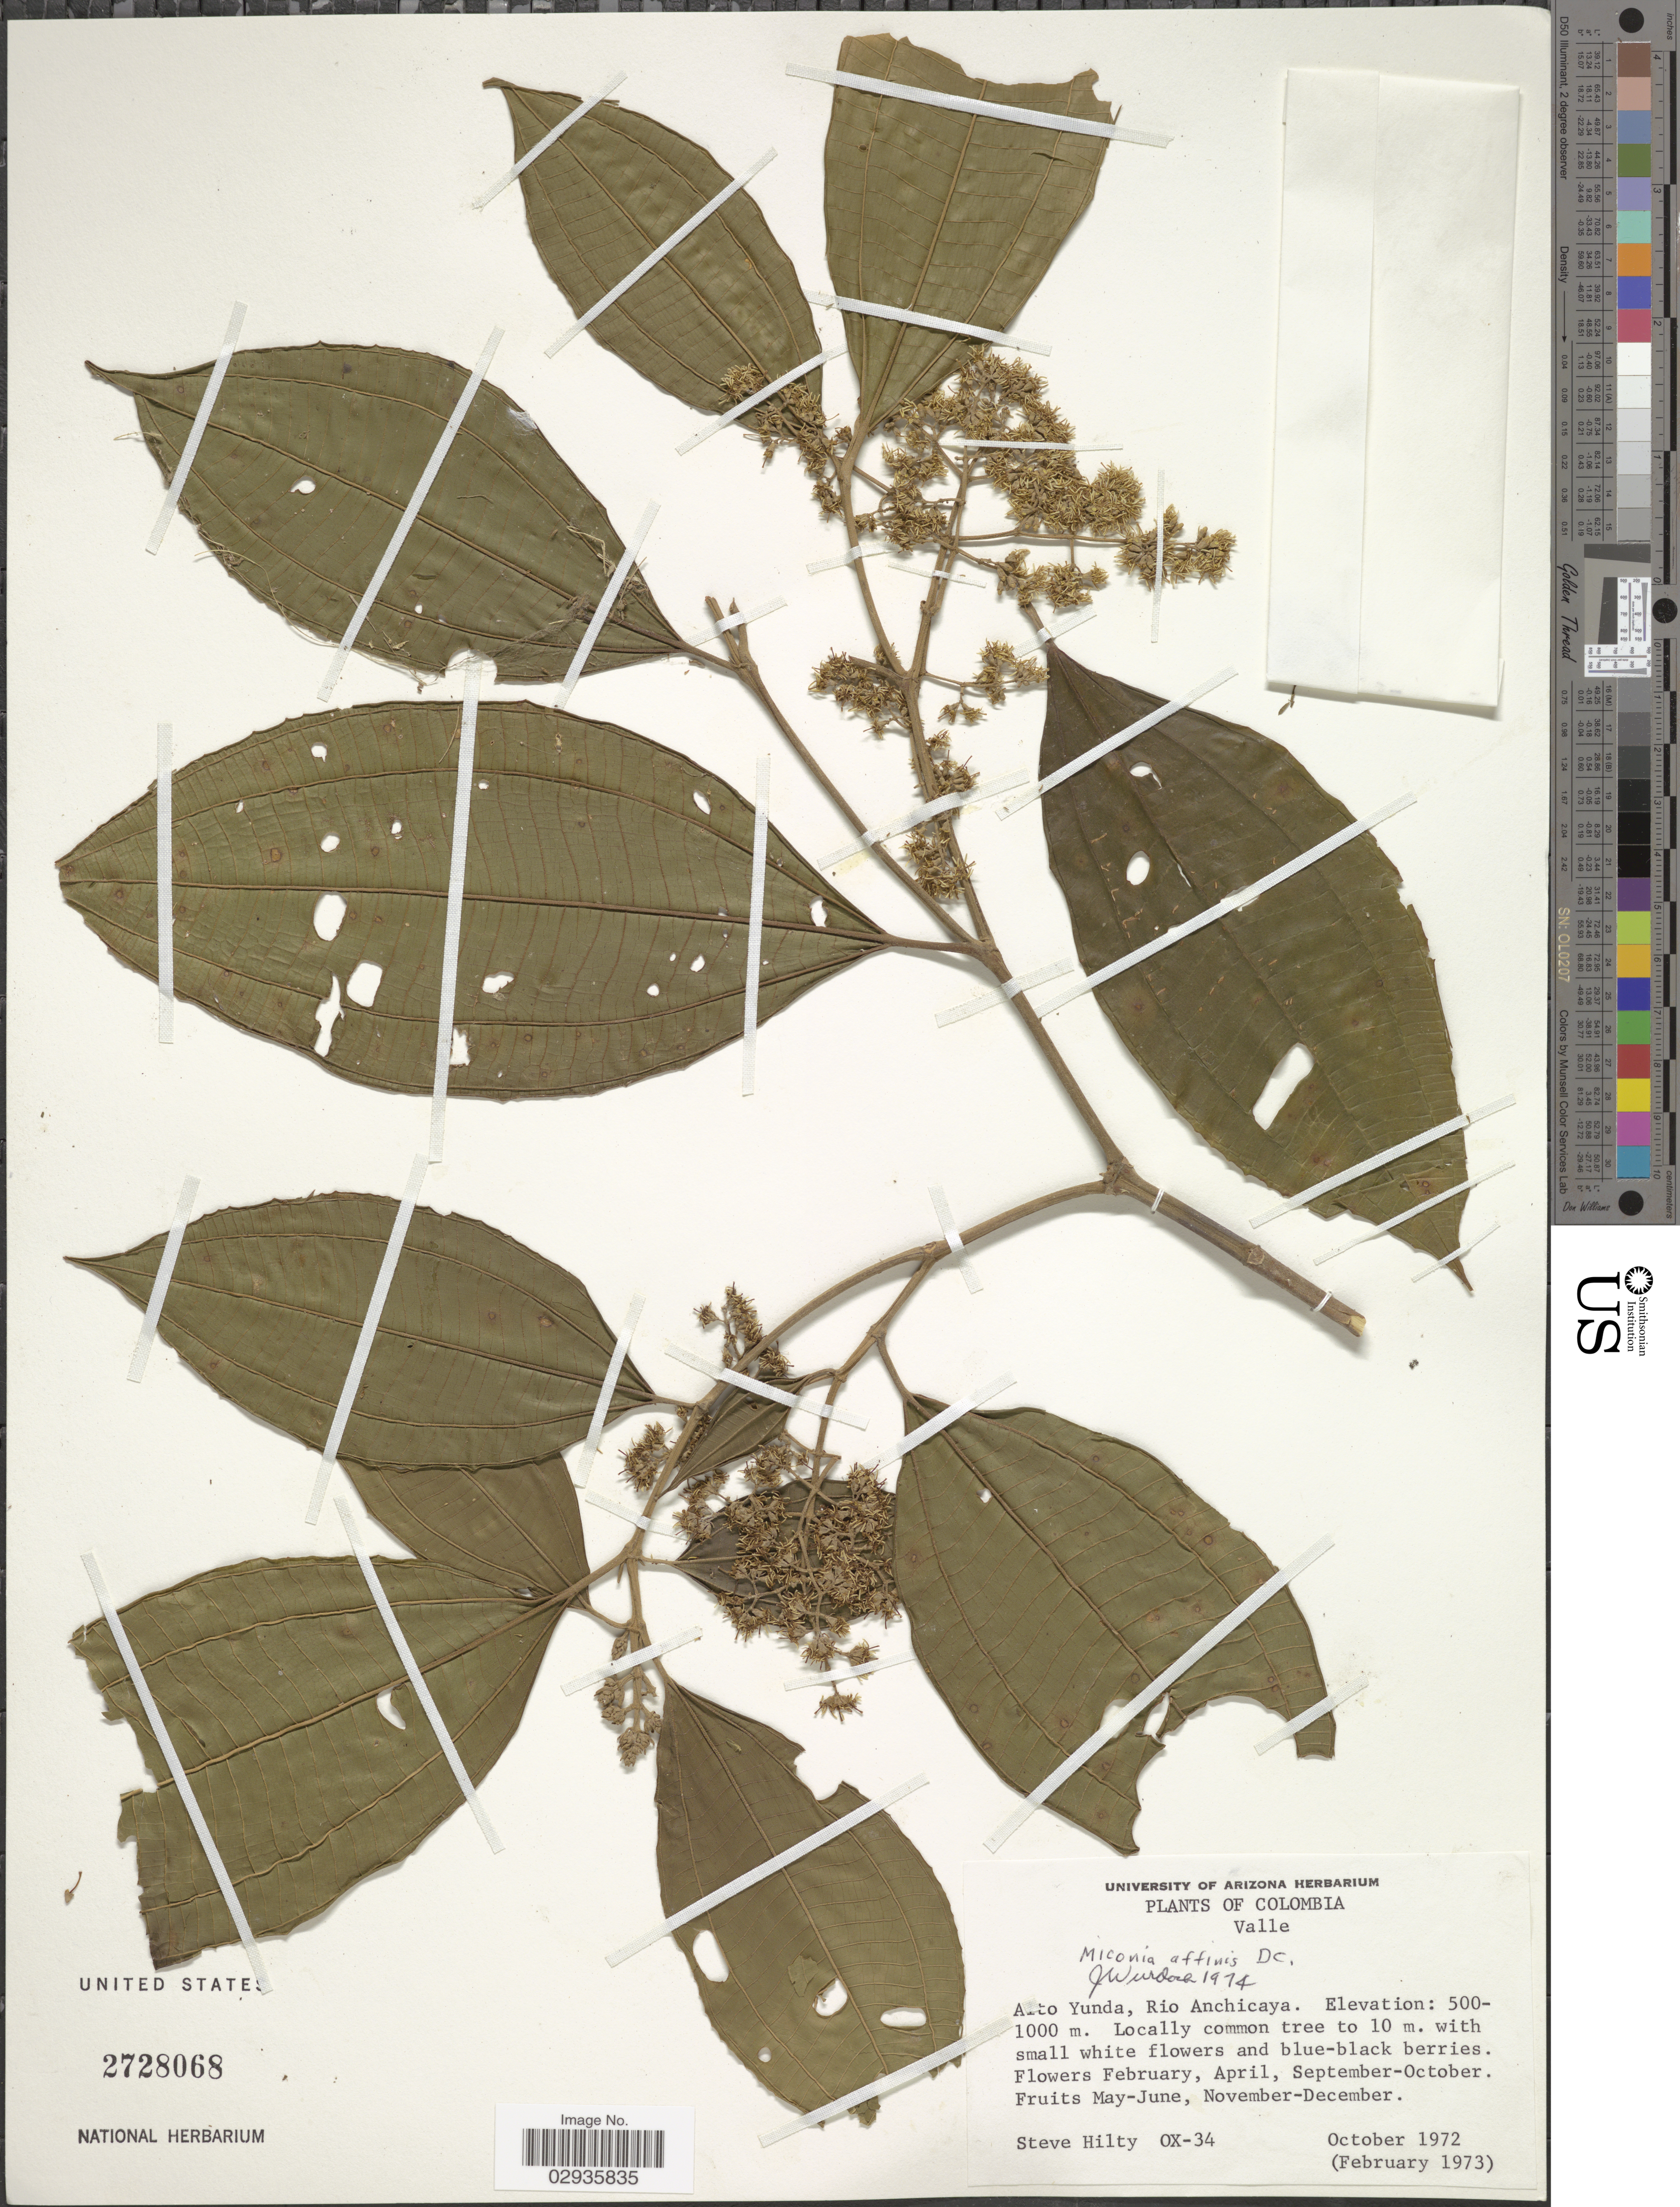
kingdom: Plantae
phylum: Tracheophyta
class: Magnoliopsida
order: Myrtales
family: Melastomataceae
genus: Miconia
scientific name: Miconia affinis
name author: DC.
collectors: S. Hilty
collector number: OX-34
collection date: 1972-10/1973-02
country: Colombia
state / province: Valle del Cauca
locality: Valle, Alto Yunda, Río Achicaya.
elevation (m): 500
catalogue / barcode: US 2728068